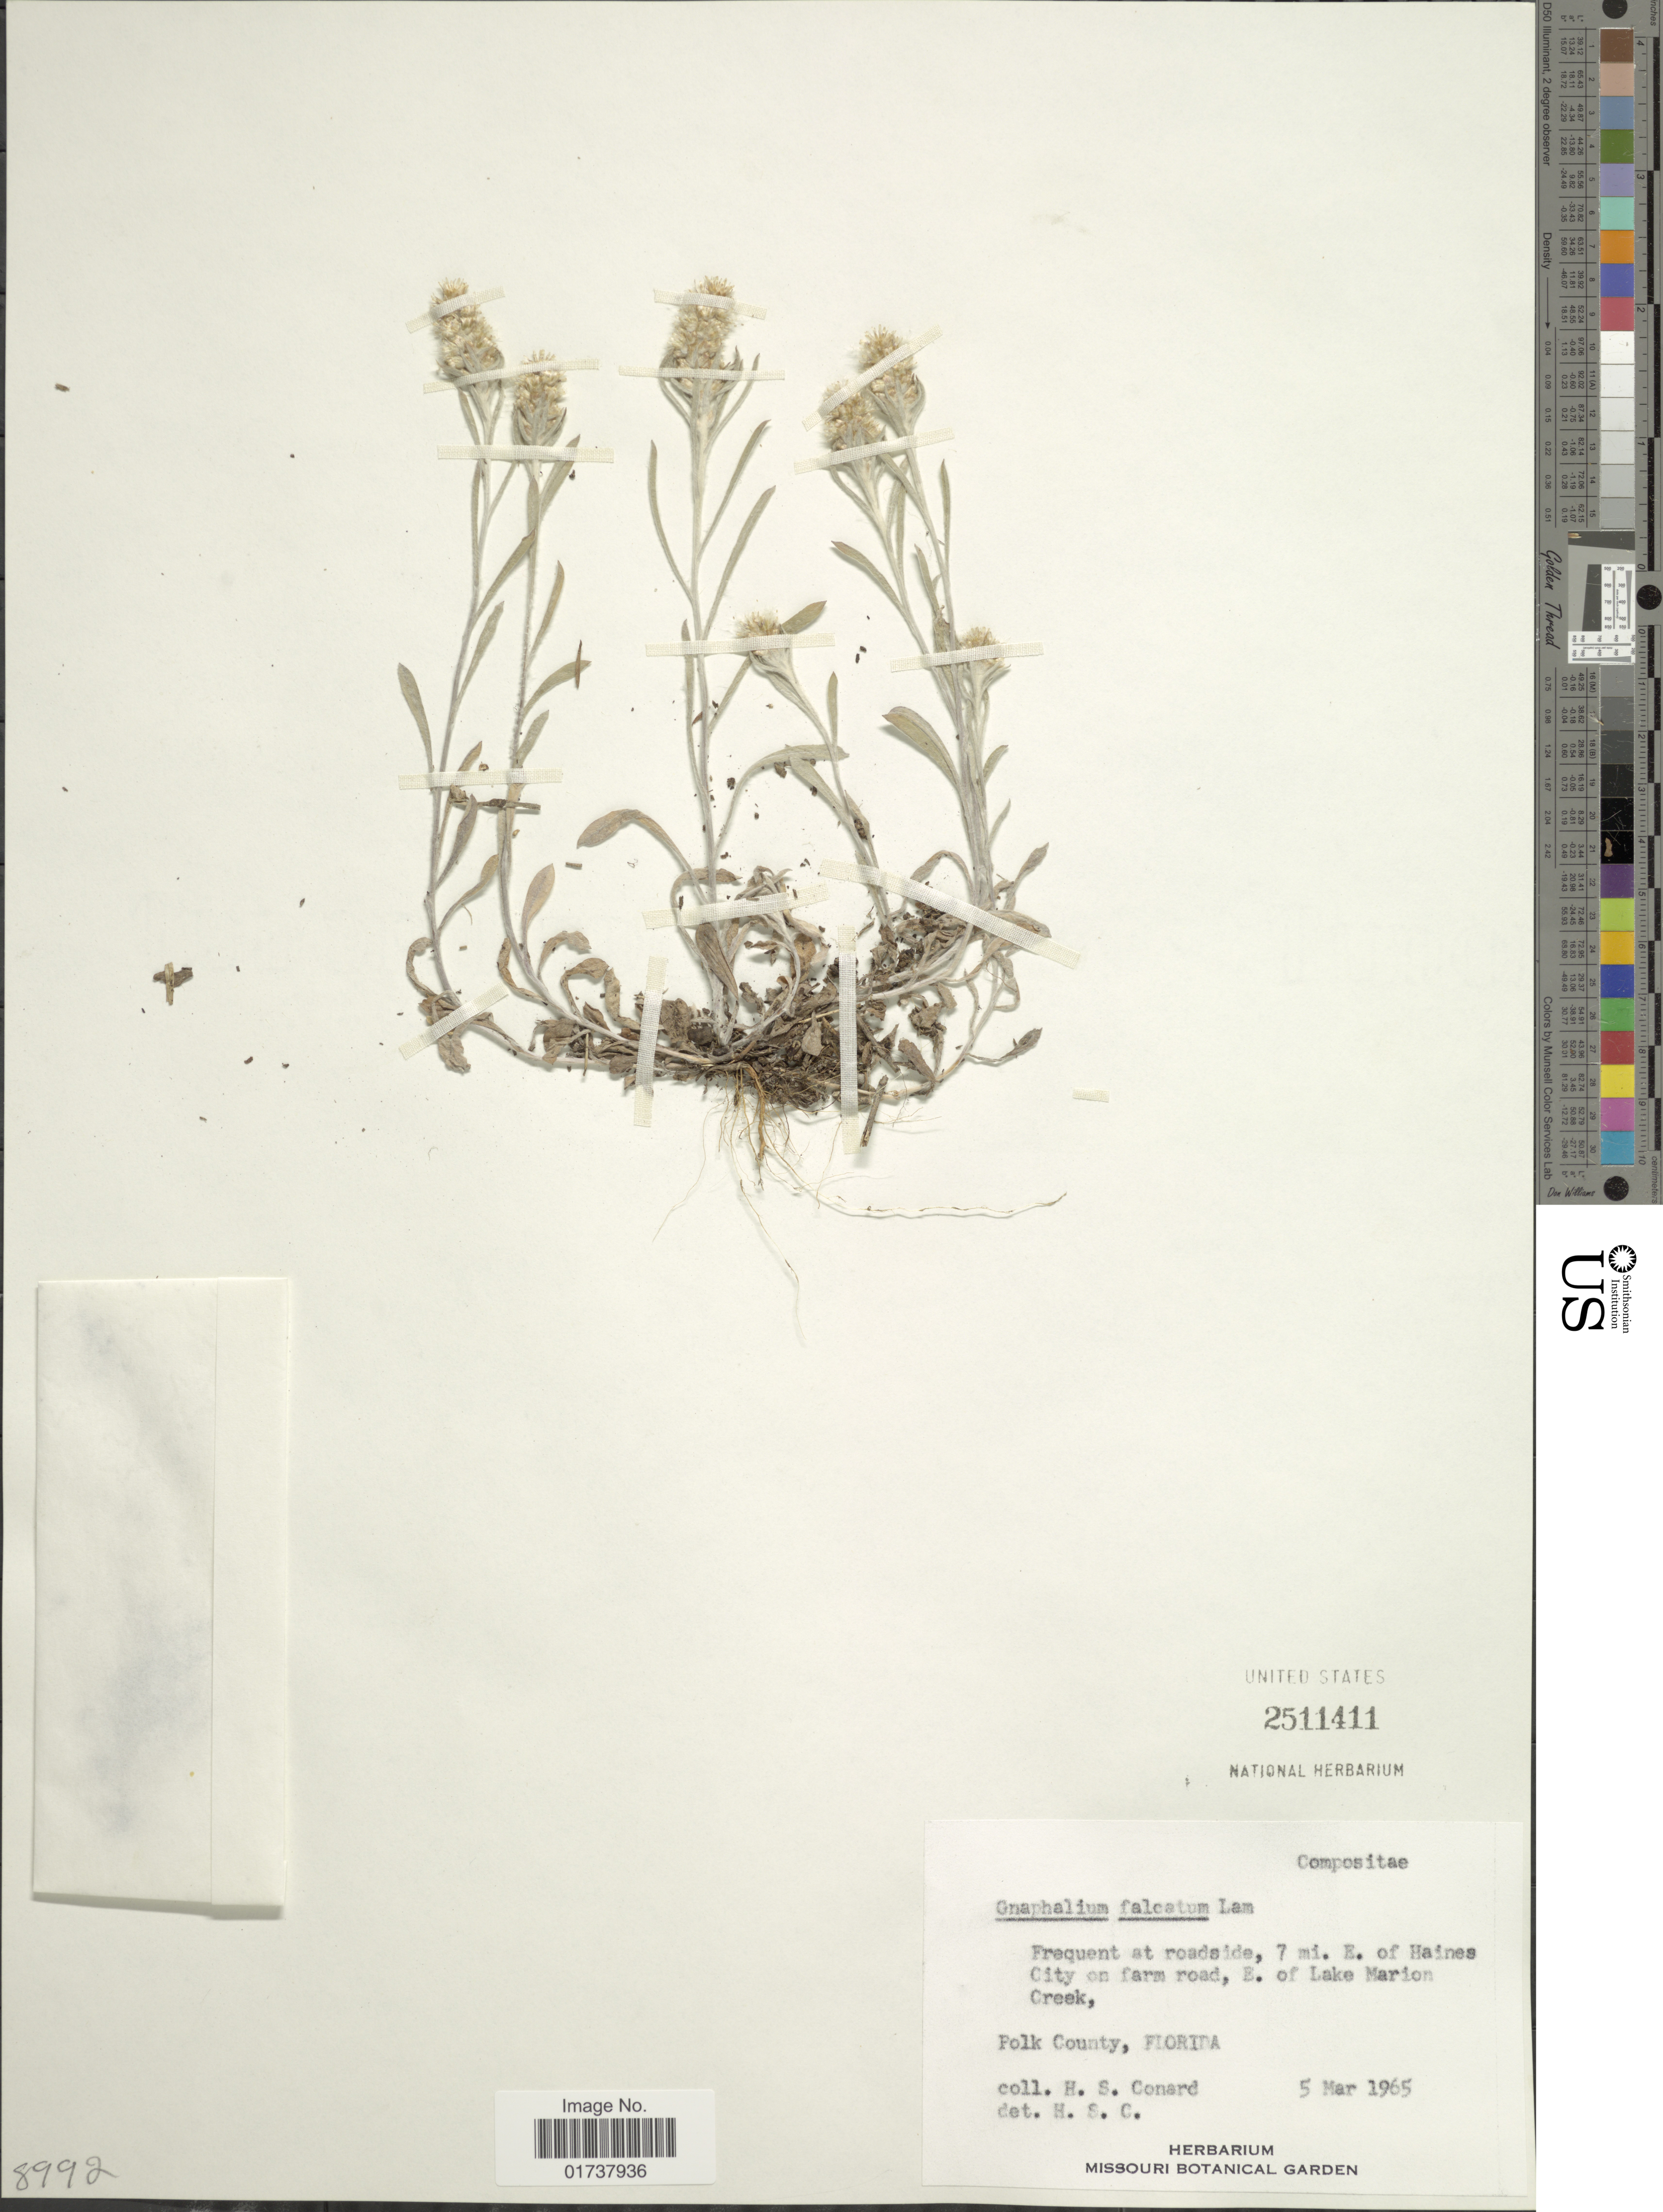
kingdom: Plantae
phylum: Tracheophyta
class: Magnoliopsida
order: Asterales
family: Asteraceae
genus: Gamochaeta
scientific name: Gamochaeta falcata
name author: (Lam.) Cabrera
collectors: H. Conrad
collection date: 1965-03-05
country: United States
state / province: Florida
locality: Polk County, Frequent at roadside, 7 mi. E. of Haines City on farm road, E. of Lake Marion Creek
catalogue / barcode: US 2511411